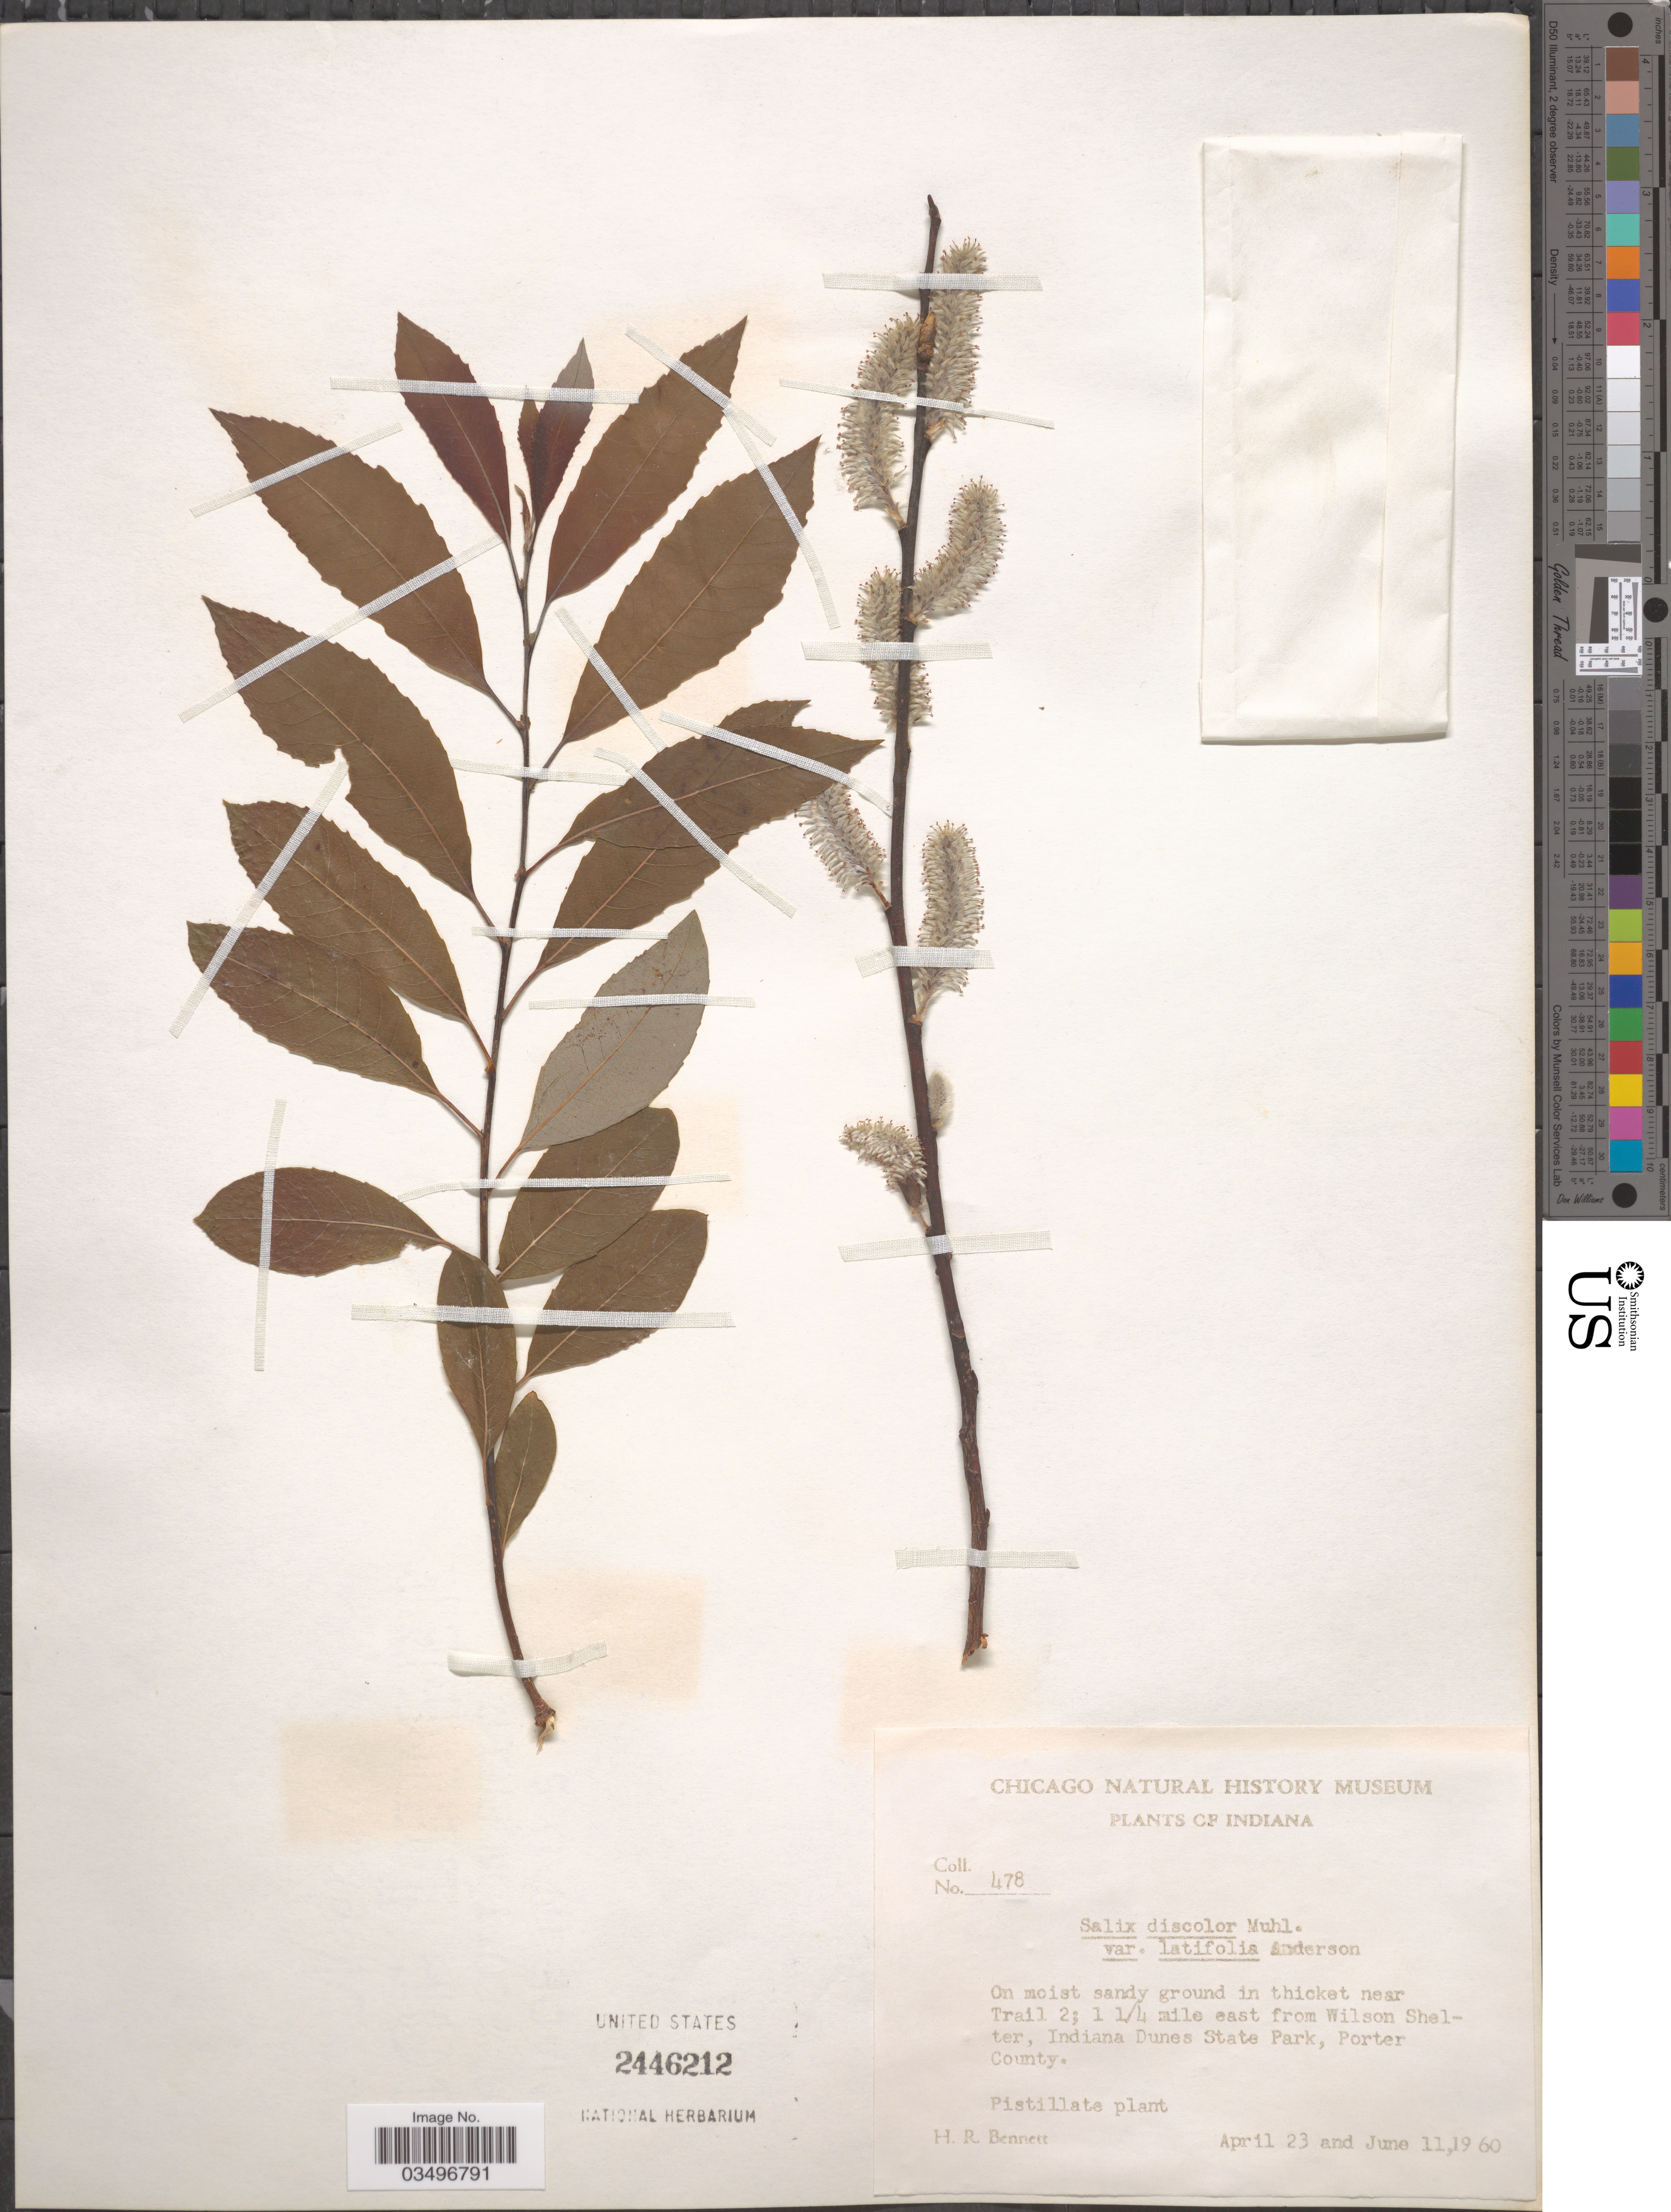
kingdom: Plantae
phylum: Tracheophyta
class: Magnoliopsida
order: Malpighiales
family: Salicaceae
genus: Salix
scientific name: Salix discolor var. latifolia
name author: Andersson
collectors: H. R. Bennett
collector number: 478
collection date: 1960-04-23/1960-06-11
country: United States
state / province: Indiana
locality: Near Trail 2; 1¼ mile east from Wilson Shelter, Indiana Dunes State Park, Porter County.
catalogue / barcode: US 2446212